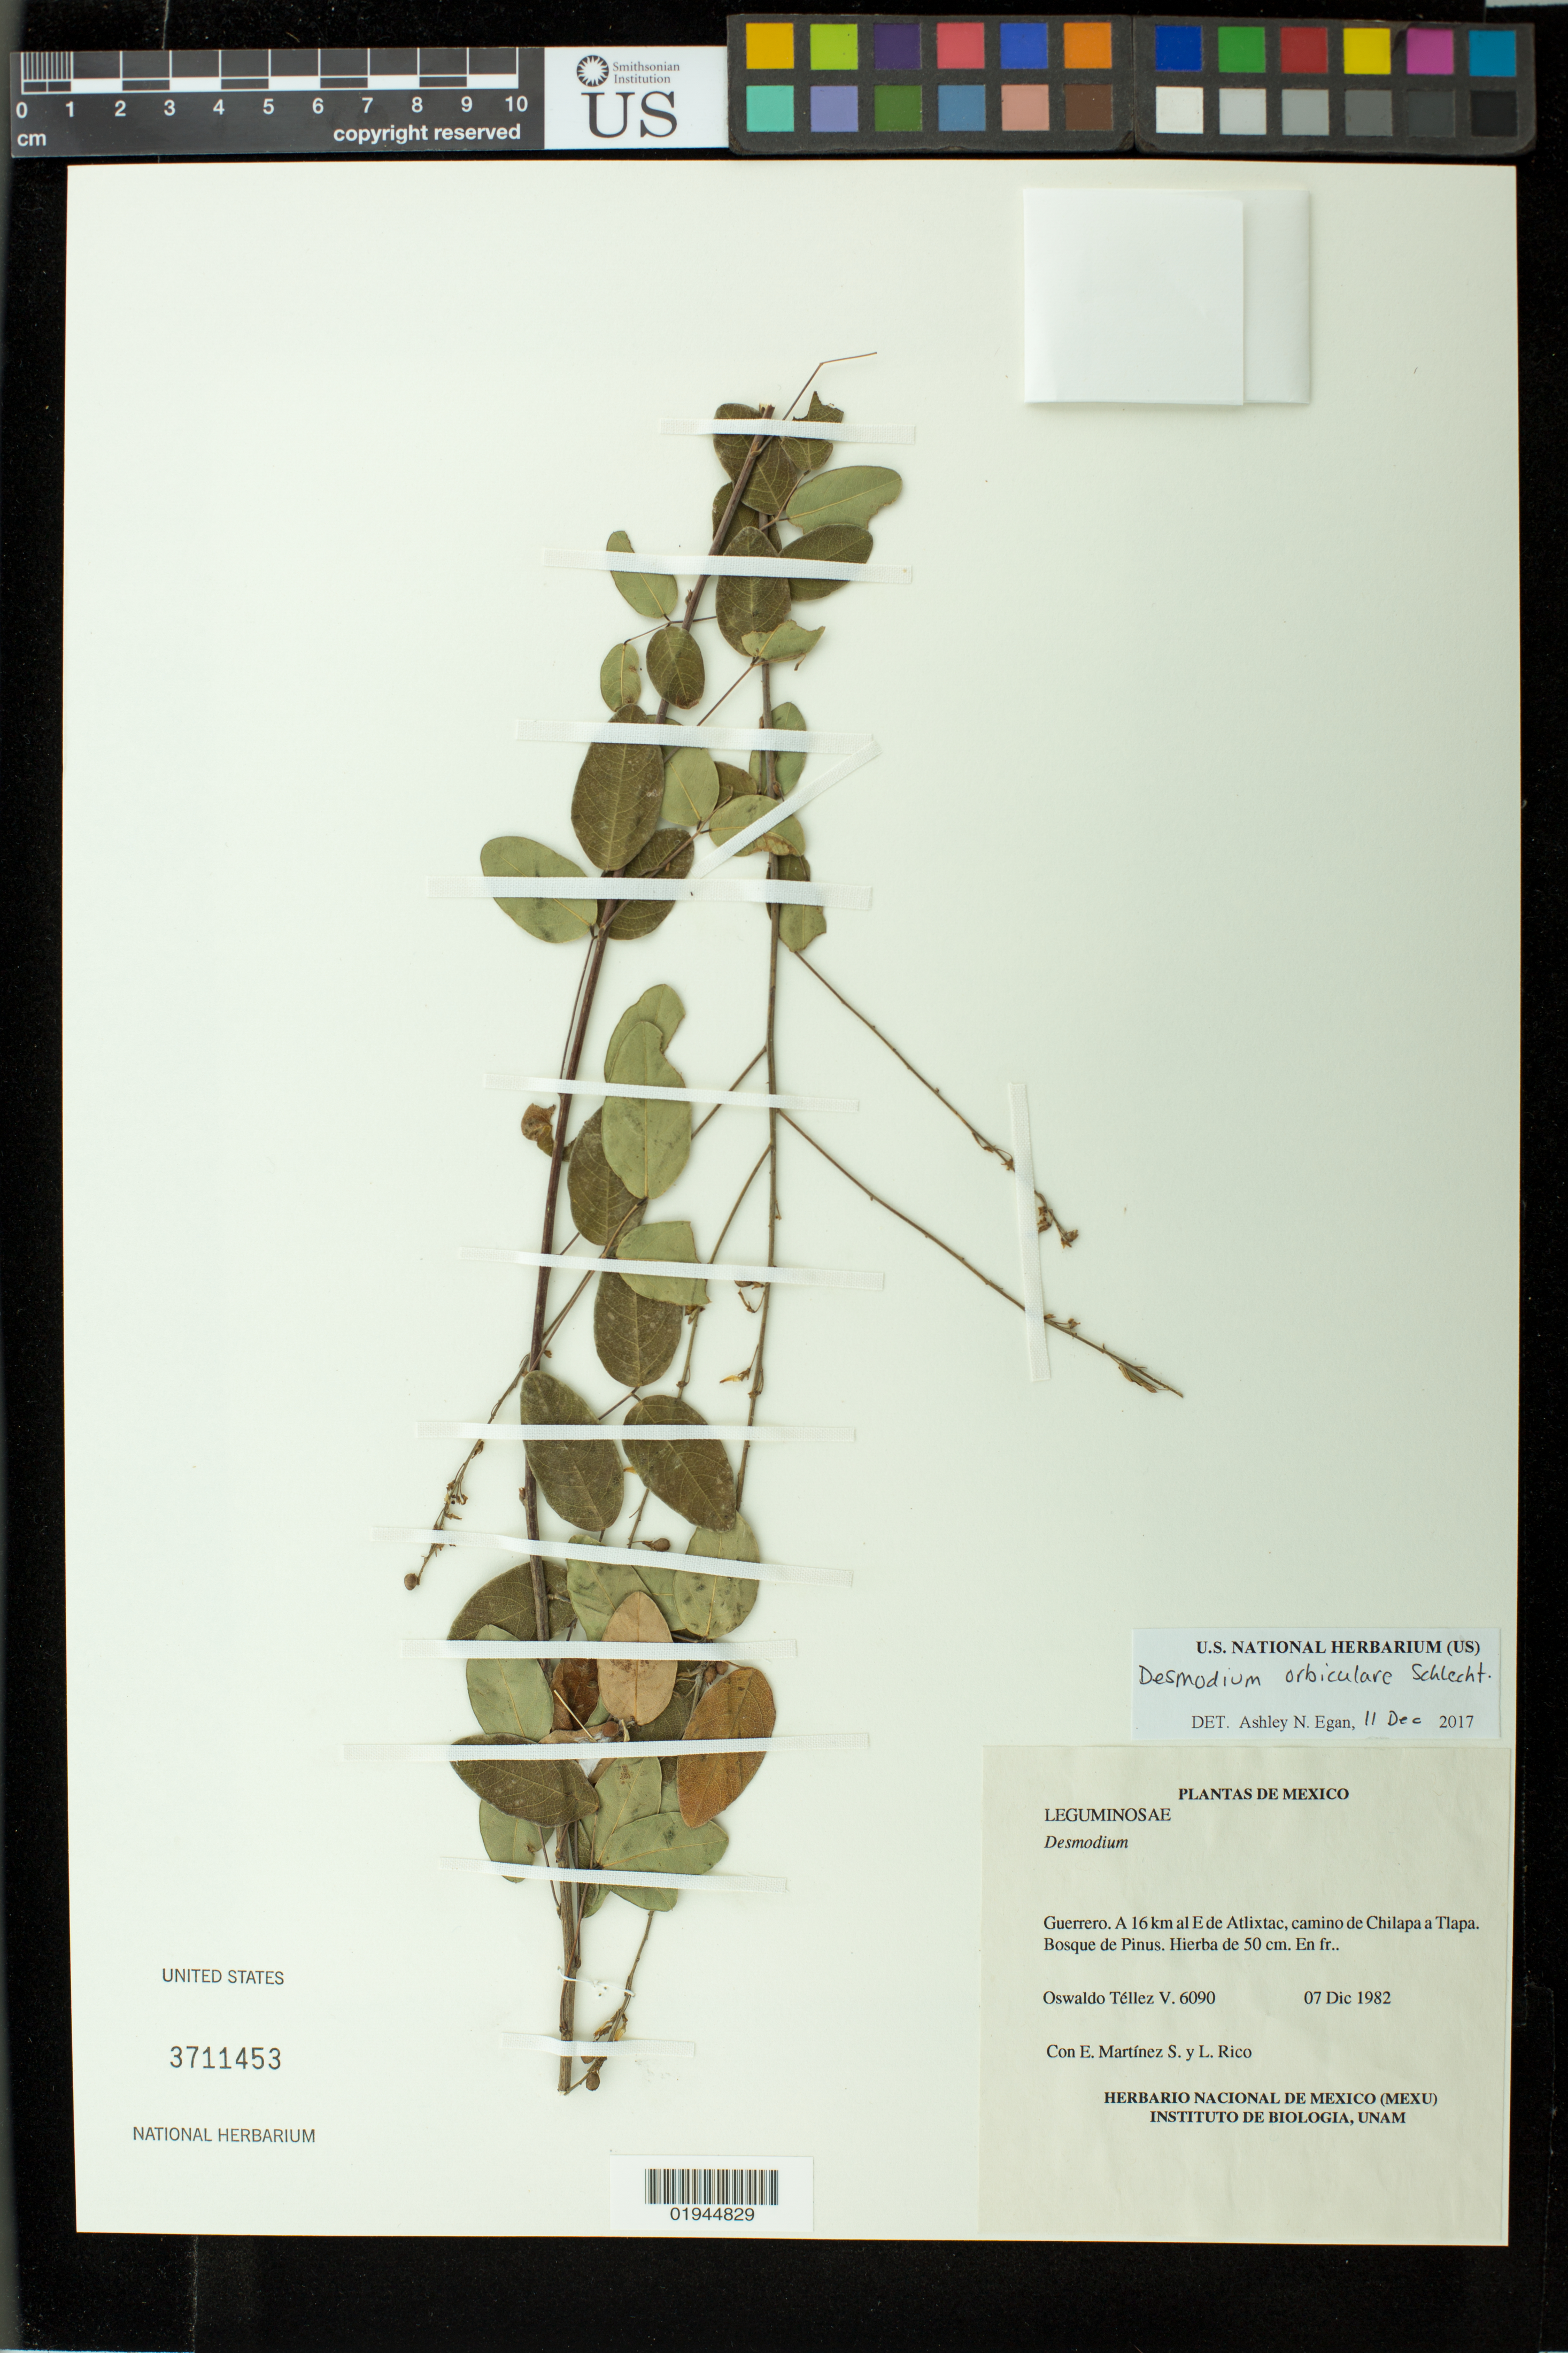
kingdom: Plantae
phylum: Tracheophyta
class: Magnoliopsida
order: Fabales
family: Fabaceae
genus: Desmodium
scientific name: Desmodium orbiculare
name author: Schltdl.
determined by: Egan, Ashley N., (US), Smithsonian Institution - National Museum of Natural History (UNITED STATES)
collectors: O. Téllez V., E. M. Martínez S. & L. Rico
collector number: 6090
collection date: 1982-12-07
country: Mexico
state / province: Guerrero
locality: A 16 km al E de Atlixtac, camino de Chilapa a Tlapa. Bosque de Pinus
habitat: bosque de pinus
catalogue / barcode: US 3711453